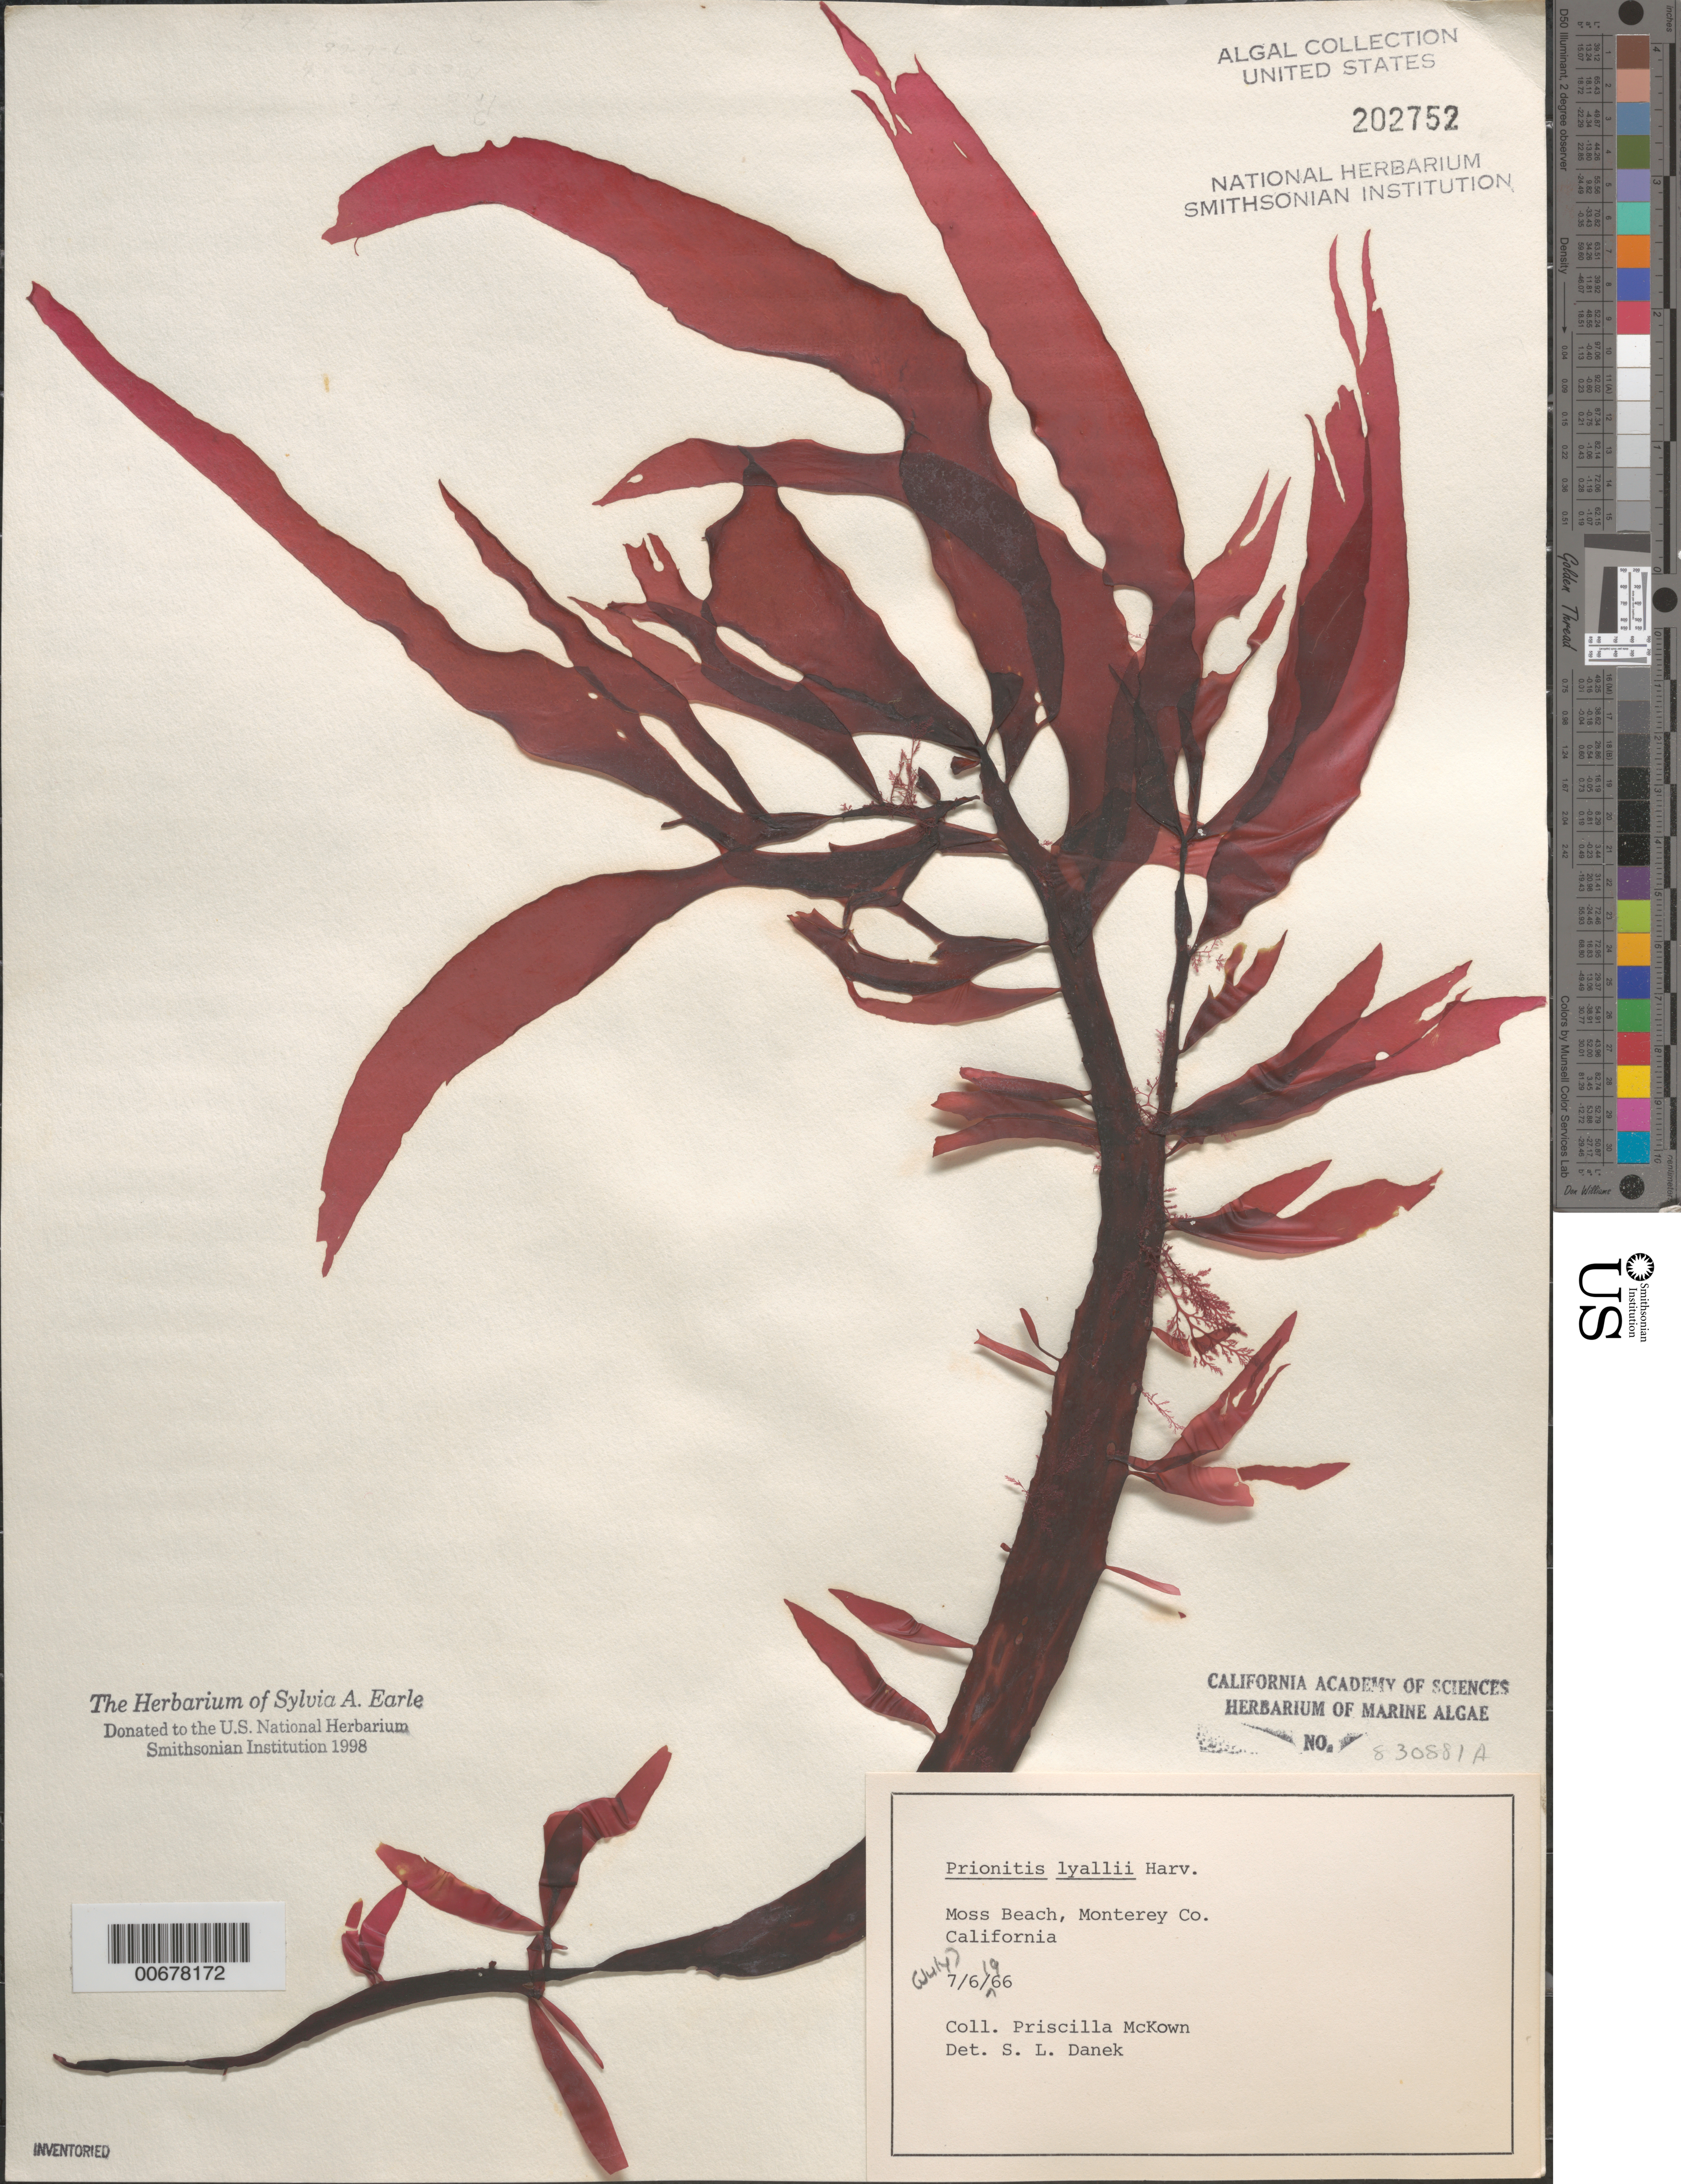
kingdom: Plantae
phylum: Rhodophyta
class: Florideophyceae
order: Cryptonemiales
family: Cryptonemiaceae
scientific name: Prionitis sternbergii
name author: (C. Agardh) J. Agardh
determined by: Algae name updating Project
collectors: P. McKown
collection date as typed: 06 July 1966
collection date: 1966-07-06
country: United States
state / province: California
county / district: Monterey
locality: Moss Beach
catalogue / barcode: US 202752